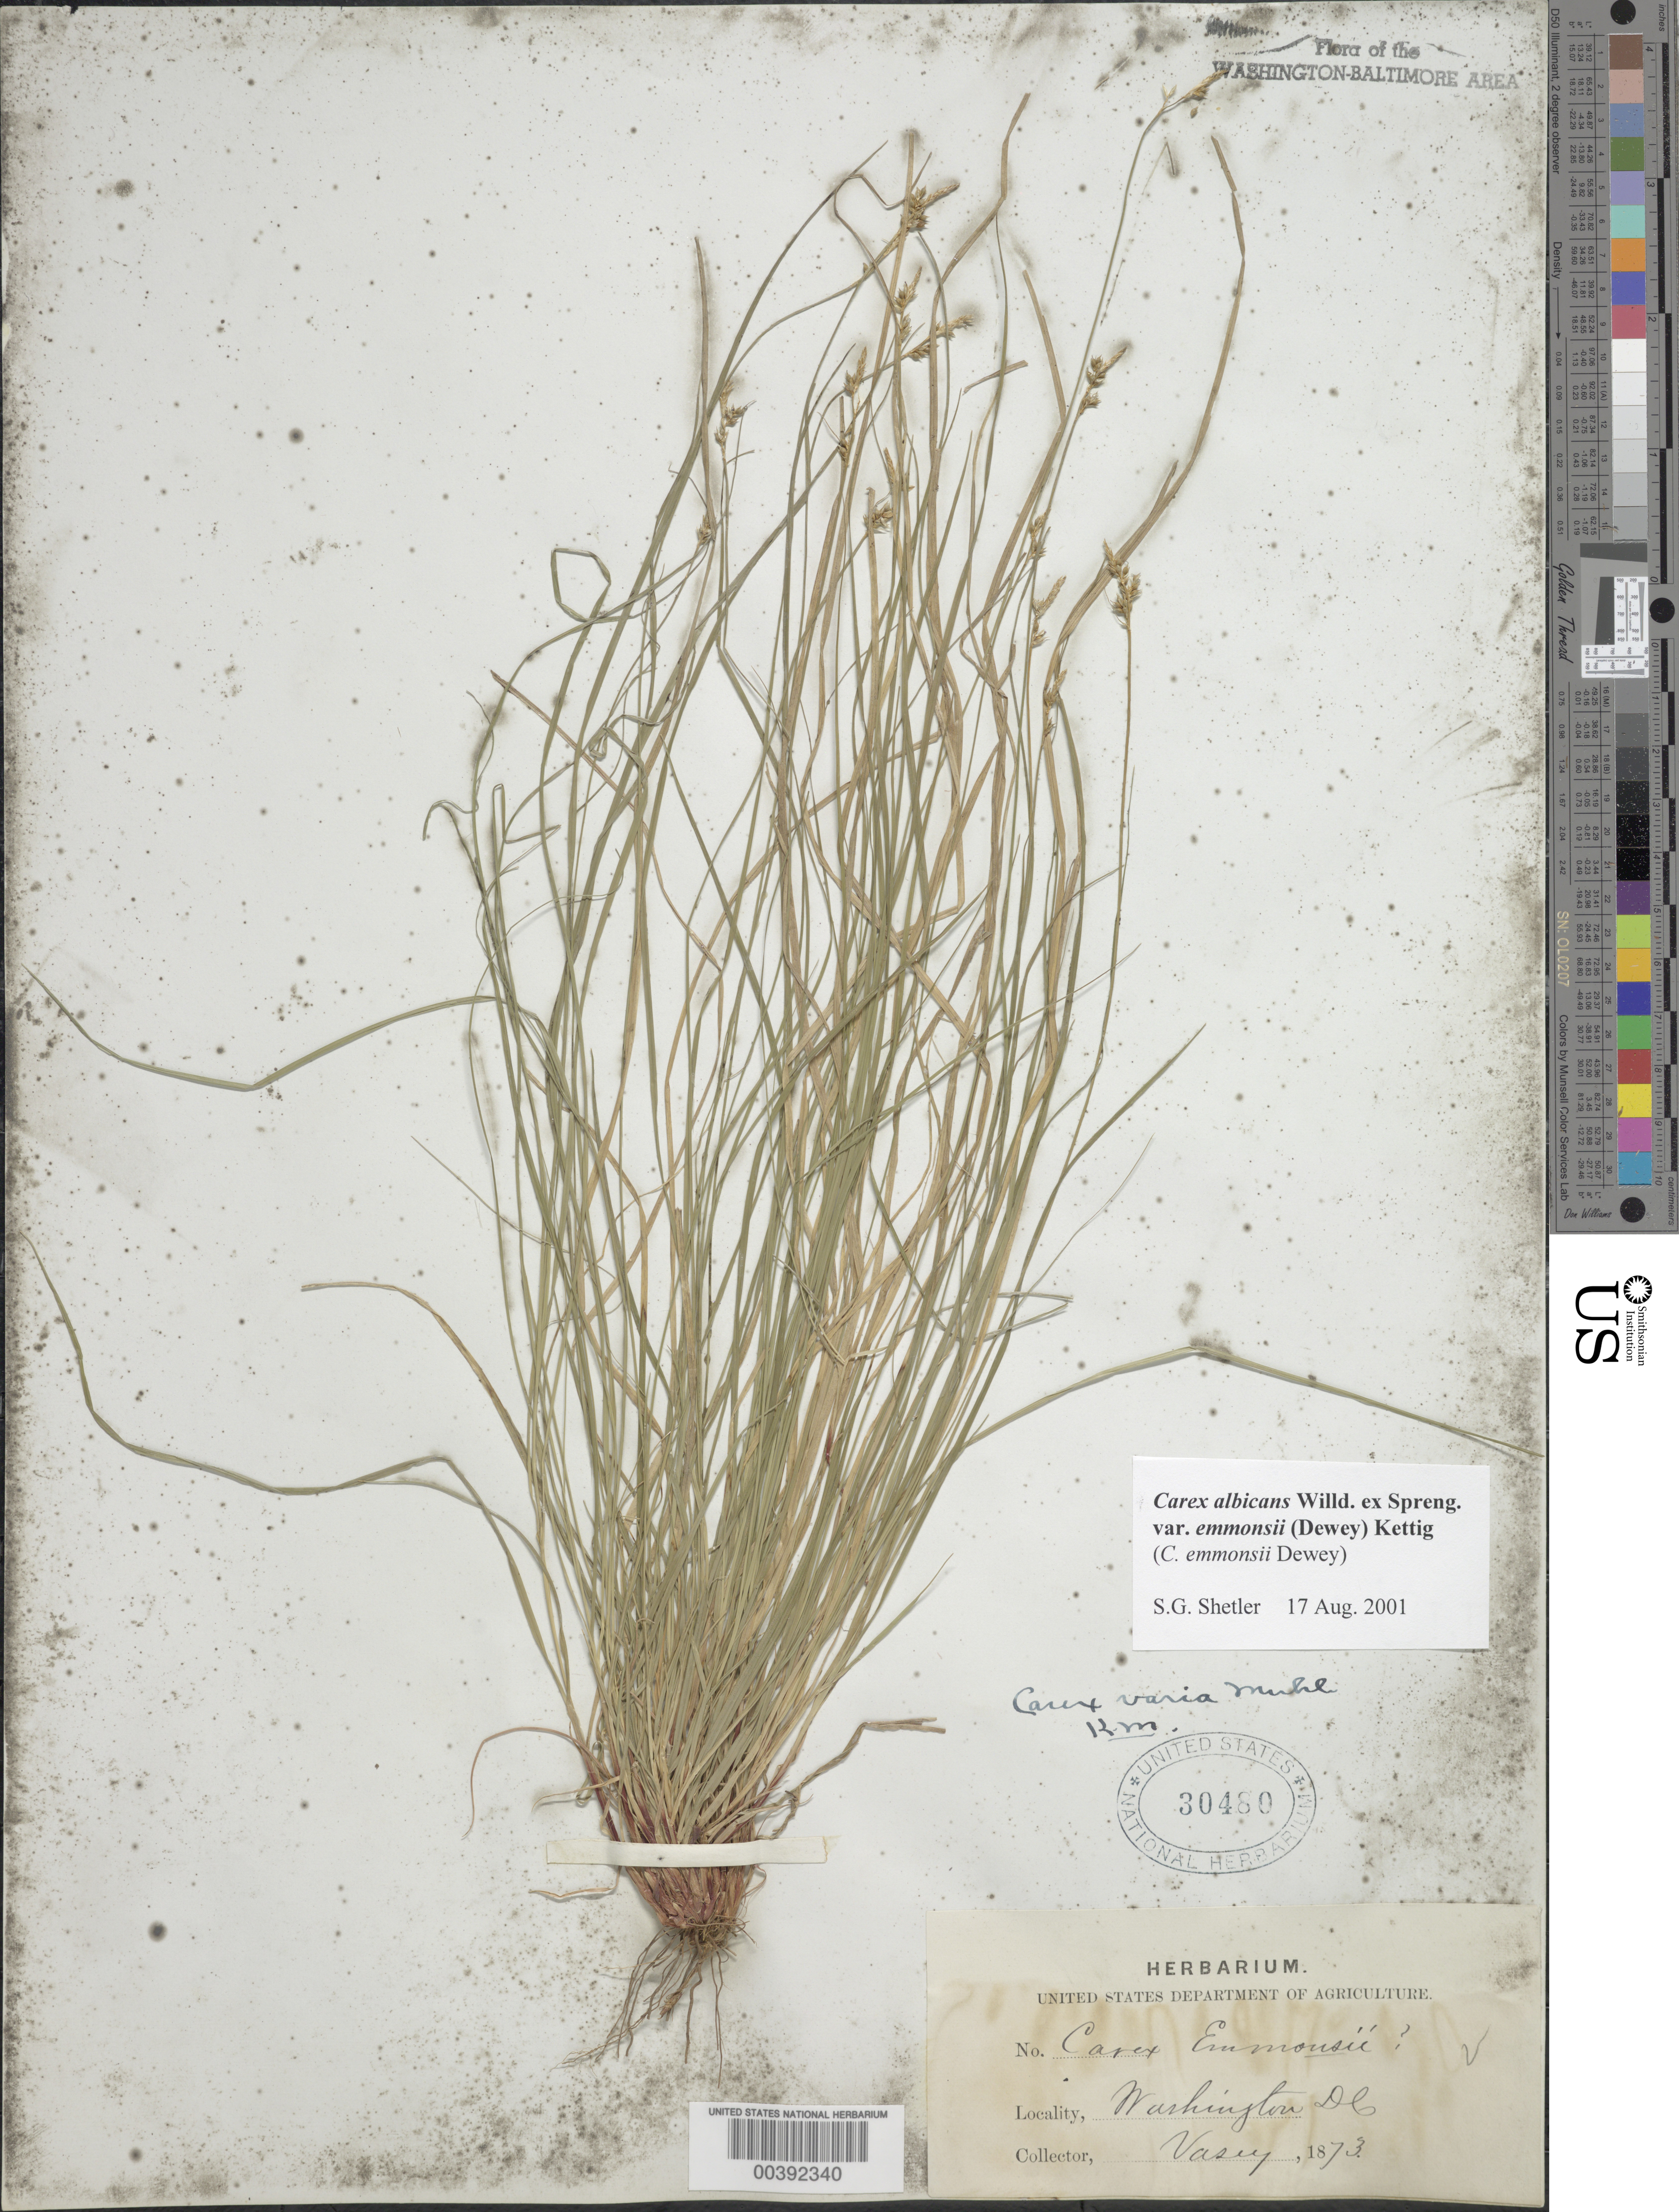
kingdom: Plantae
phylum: Tracheophyta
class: Liliopsida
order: Poales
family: Cyperaceae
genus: Carex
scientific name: Carex emmonsii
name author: Dewey ex Torr.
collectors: G. Vasey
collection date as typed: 1873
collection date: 1873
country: United States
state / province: District of Columbia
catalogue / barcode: US 30480